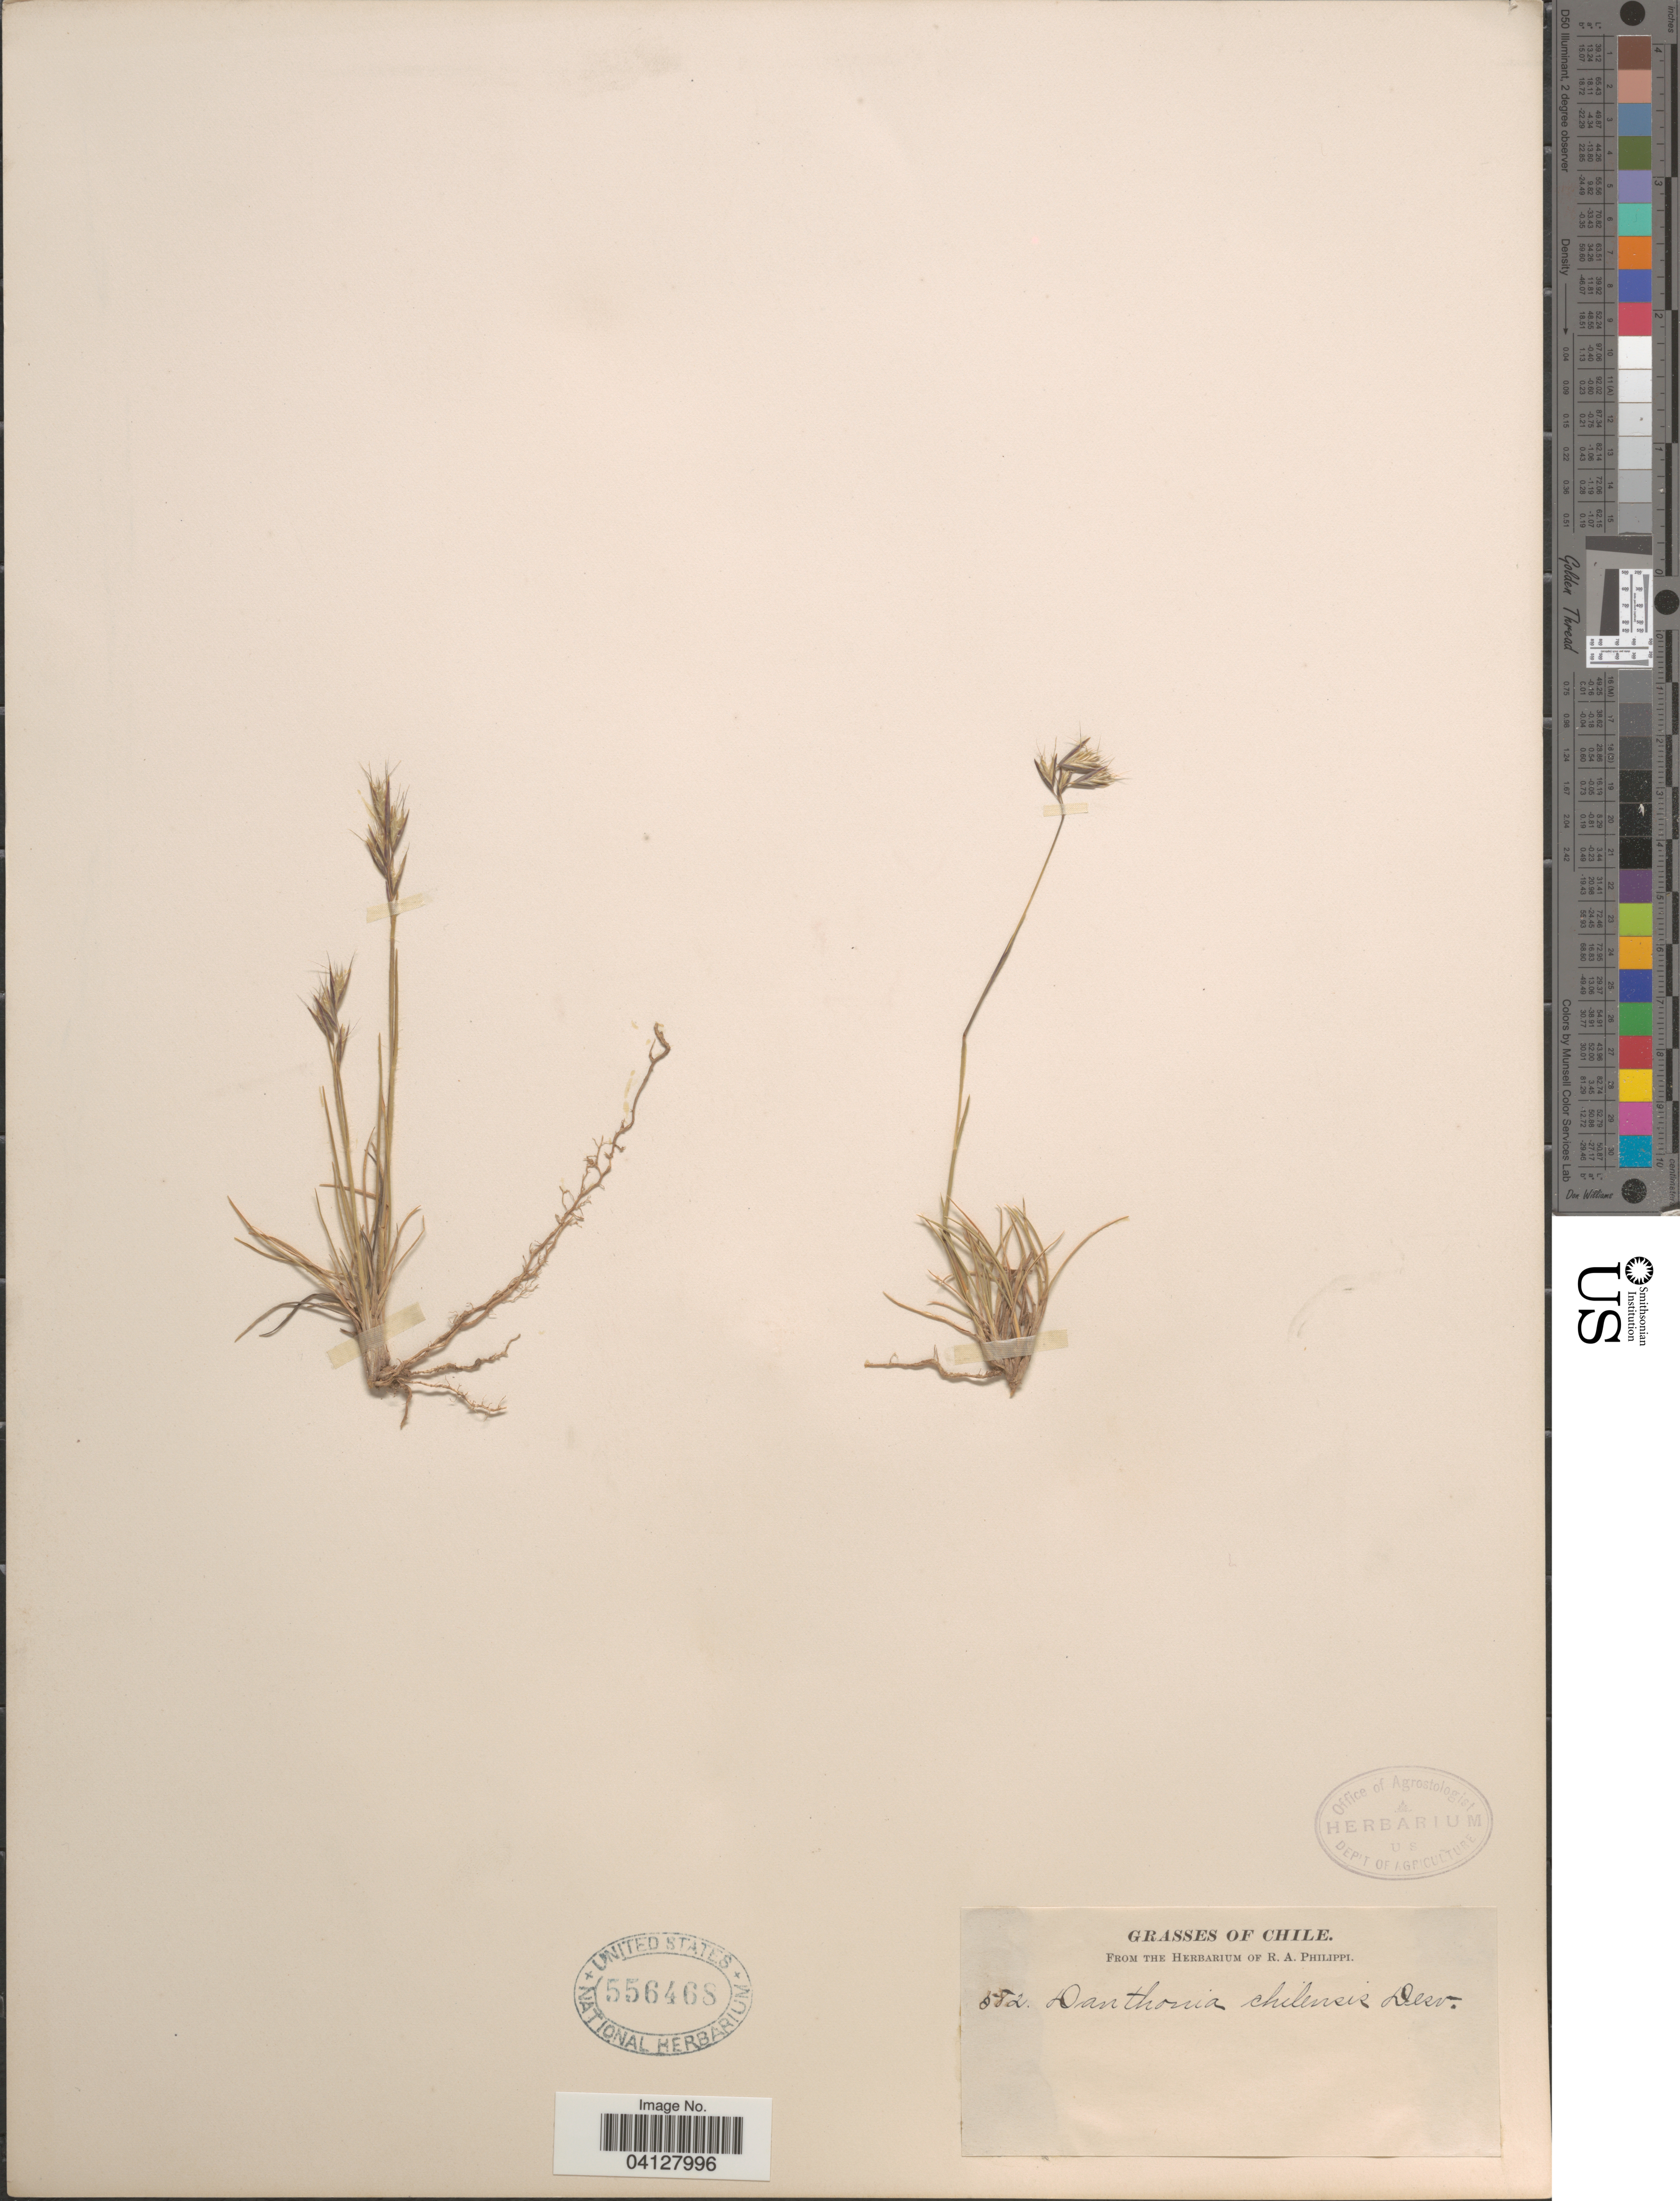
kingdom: Plantae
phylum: Tracheophyta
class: Liliopsida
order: Poales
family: Poaceae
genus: Danthonia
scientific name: Danthonia chilensis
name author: É. Desv.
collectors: ex. herb. R.A. Philippi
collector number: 582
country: Chile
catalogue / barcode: US 556468